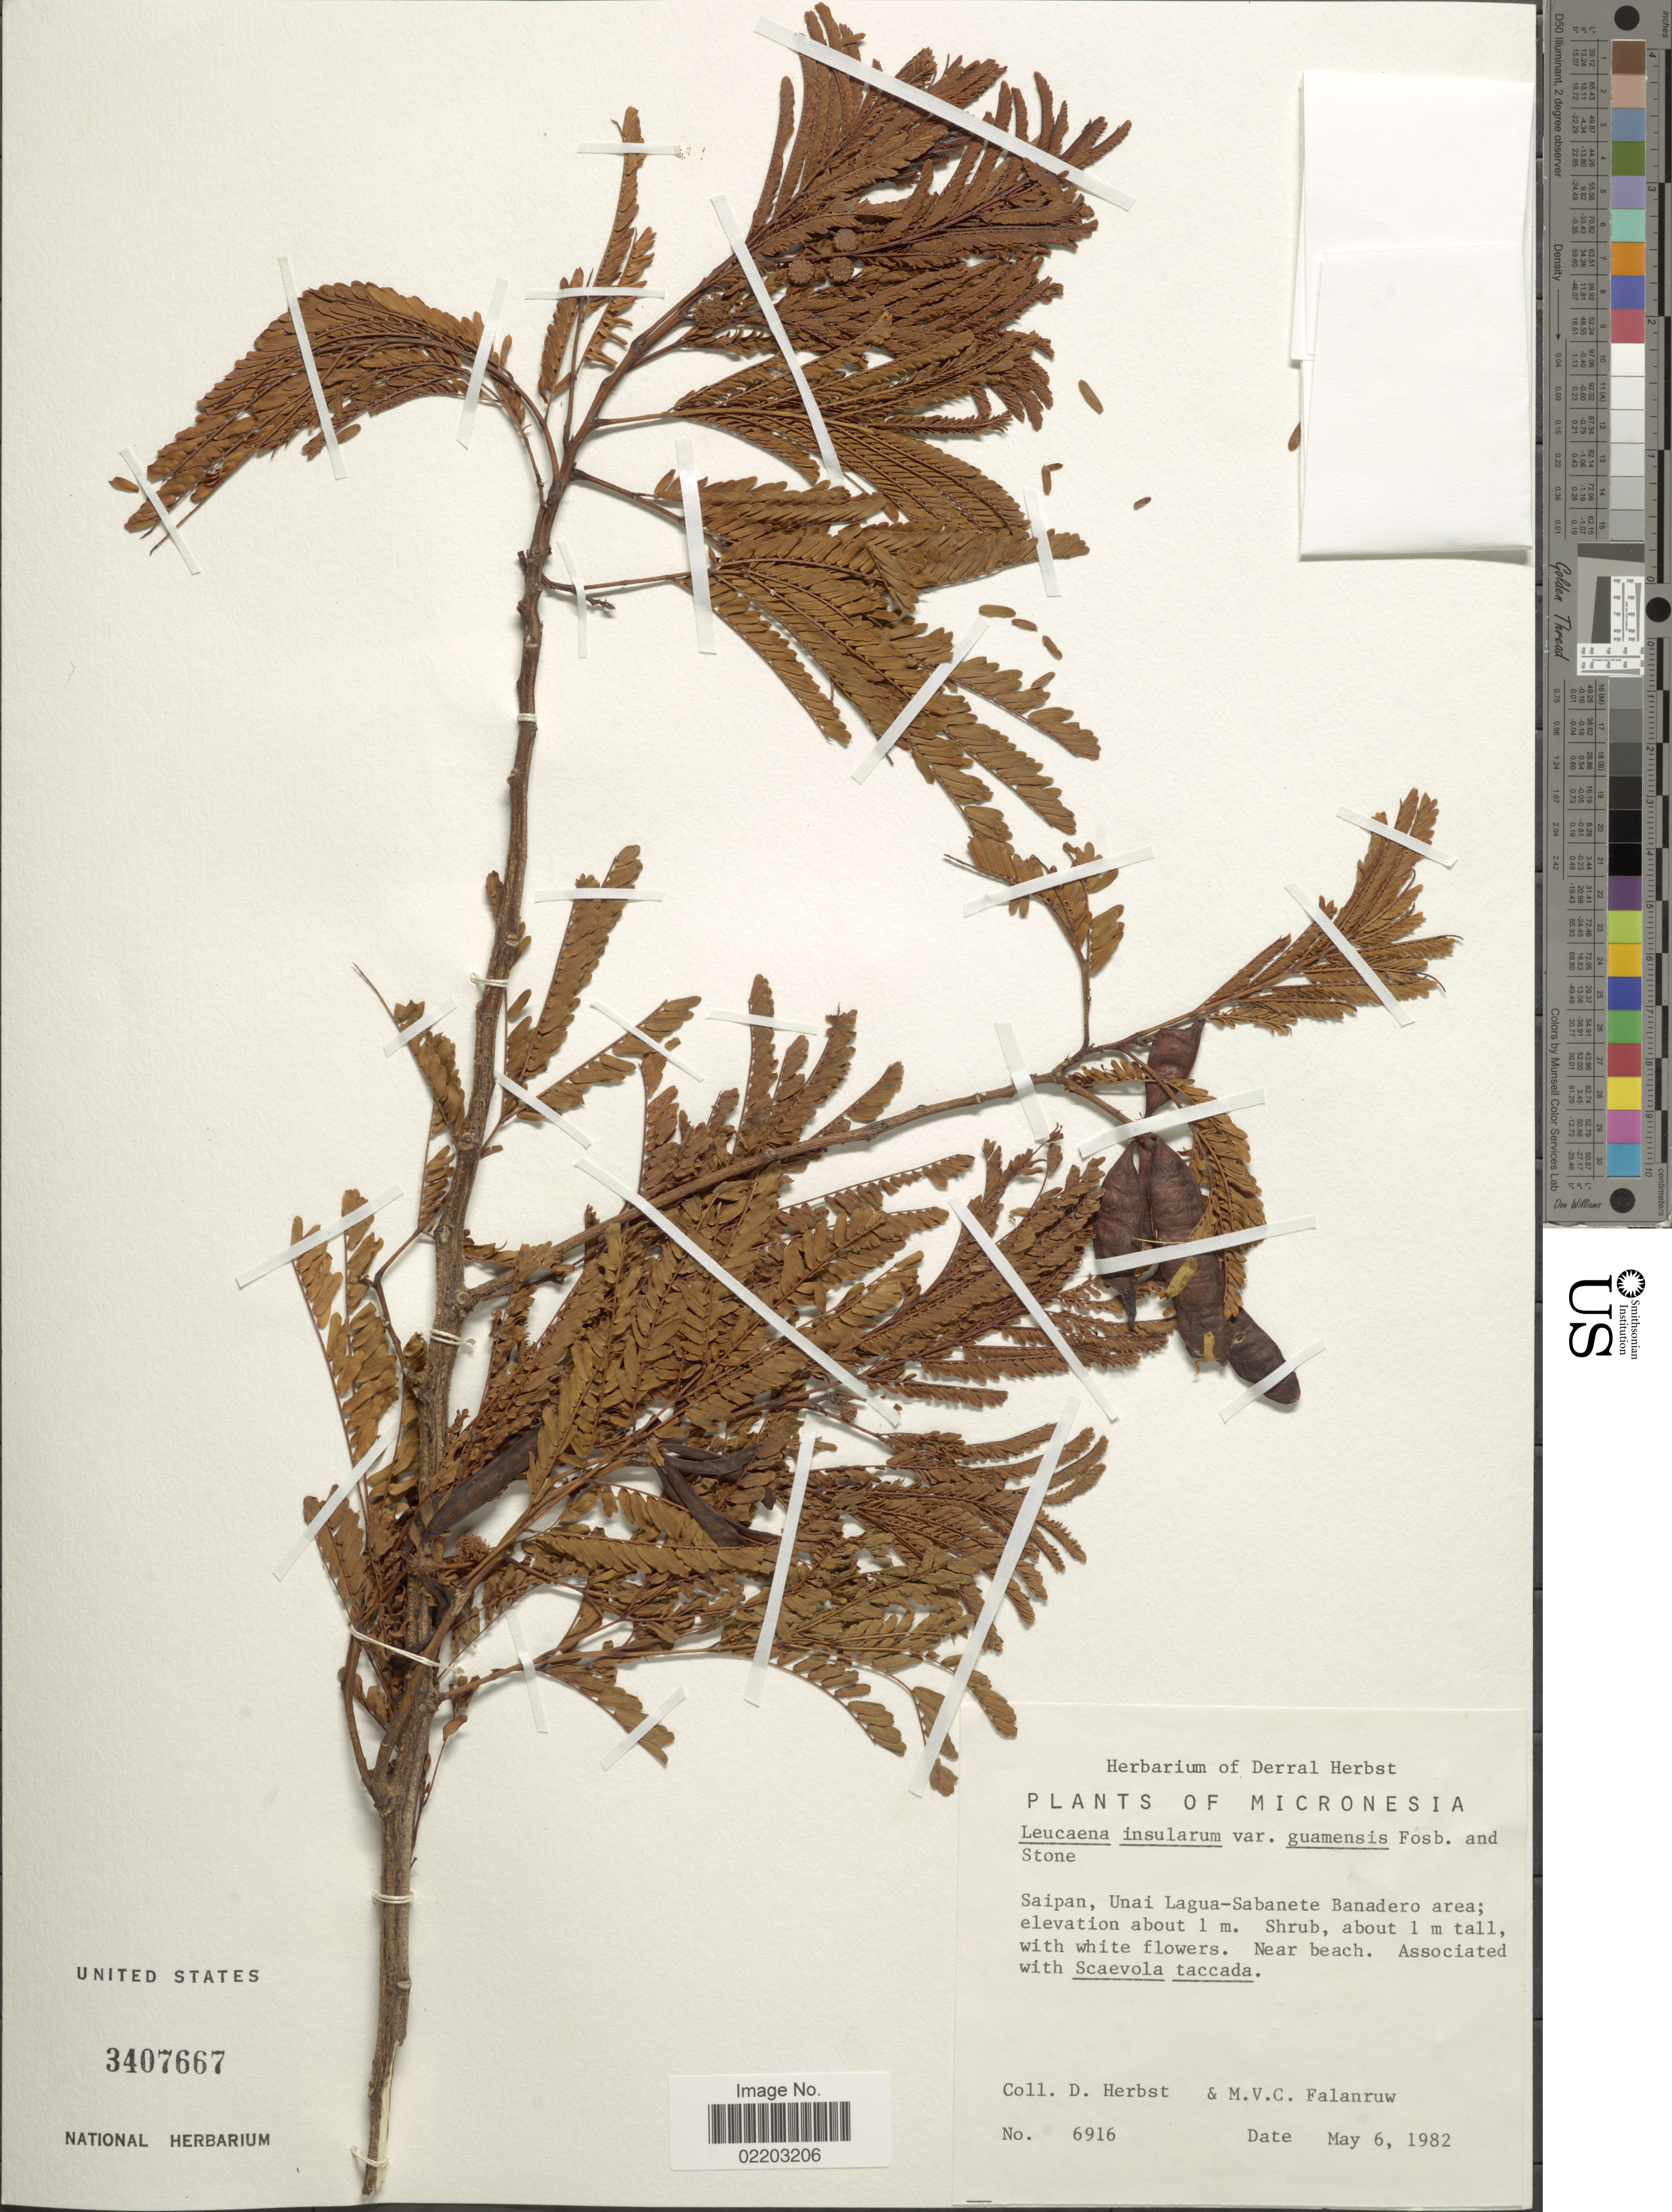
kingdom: Plantae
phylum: Tracheophyta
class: Magnoliopsida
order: Fabales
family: Fabaceae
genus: Schleinitzia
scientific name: Schleinitzia fosbergii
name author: Nevl. & Niez.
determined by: Wagner, W. L., (BOT), Smithsonian Institution - National Museum of Natural History (UNITED STATES)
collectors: D. Herbst & M. V. Falanruw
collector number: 6916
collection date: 1982-05-06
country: Northern Mariana Islands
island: Saipan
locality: Micronesia, Saipan, Unai Lagua-Sabanete Banadero area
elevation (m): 1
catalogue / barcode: US 3407667